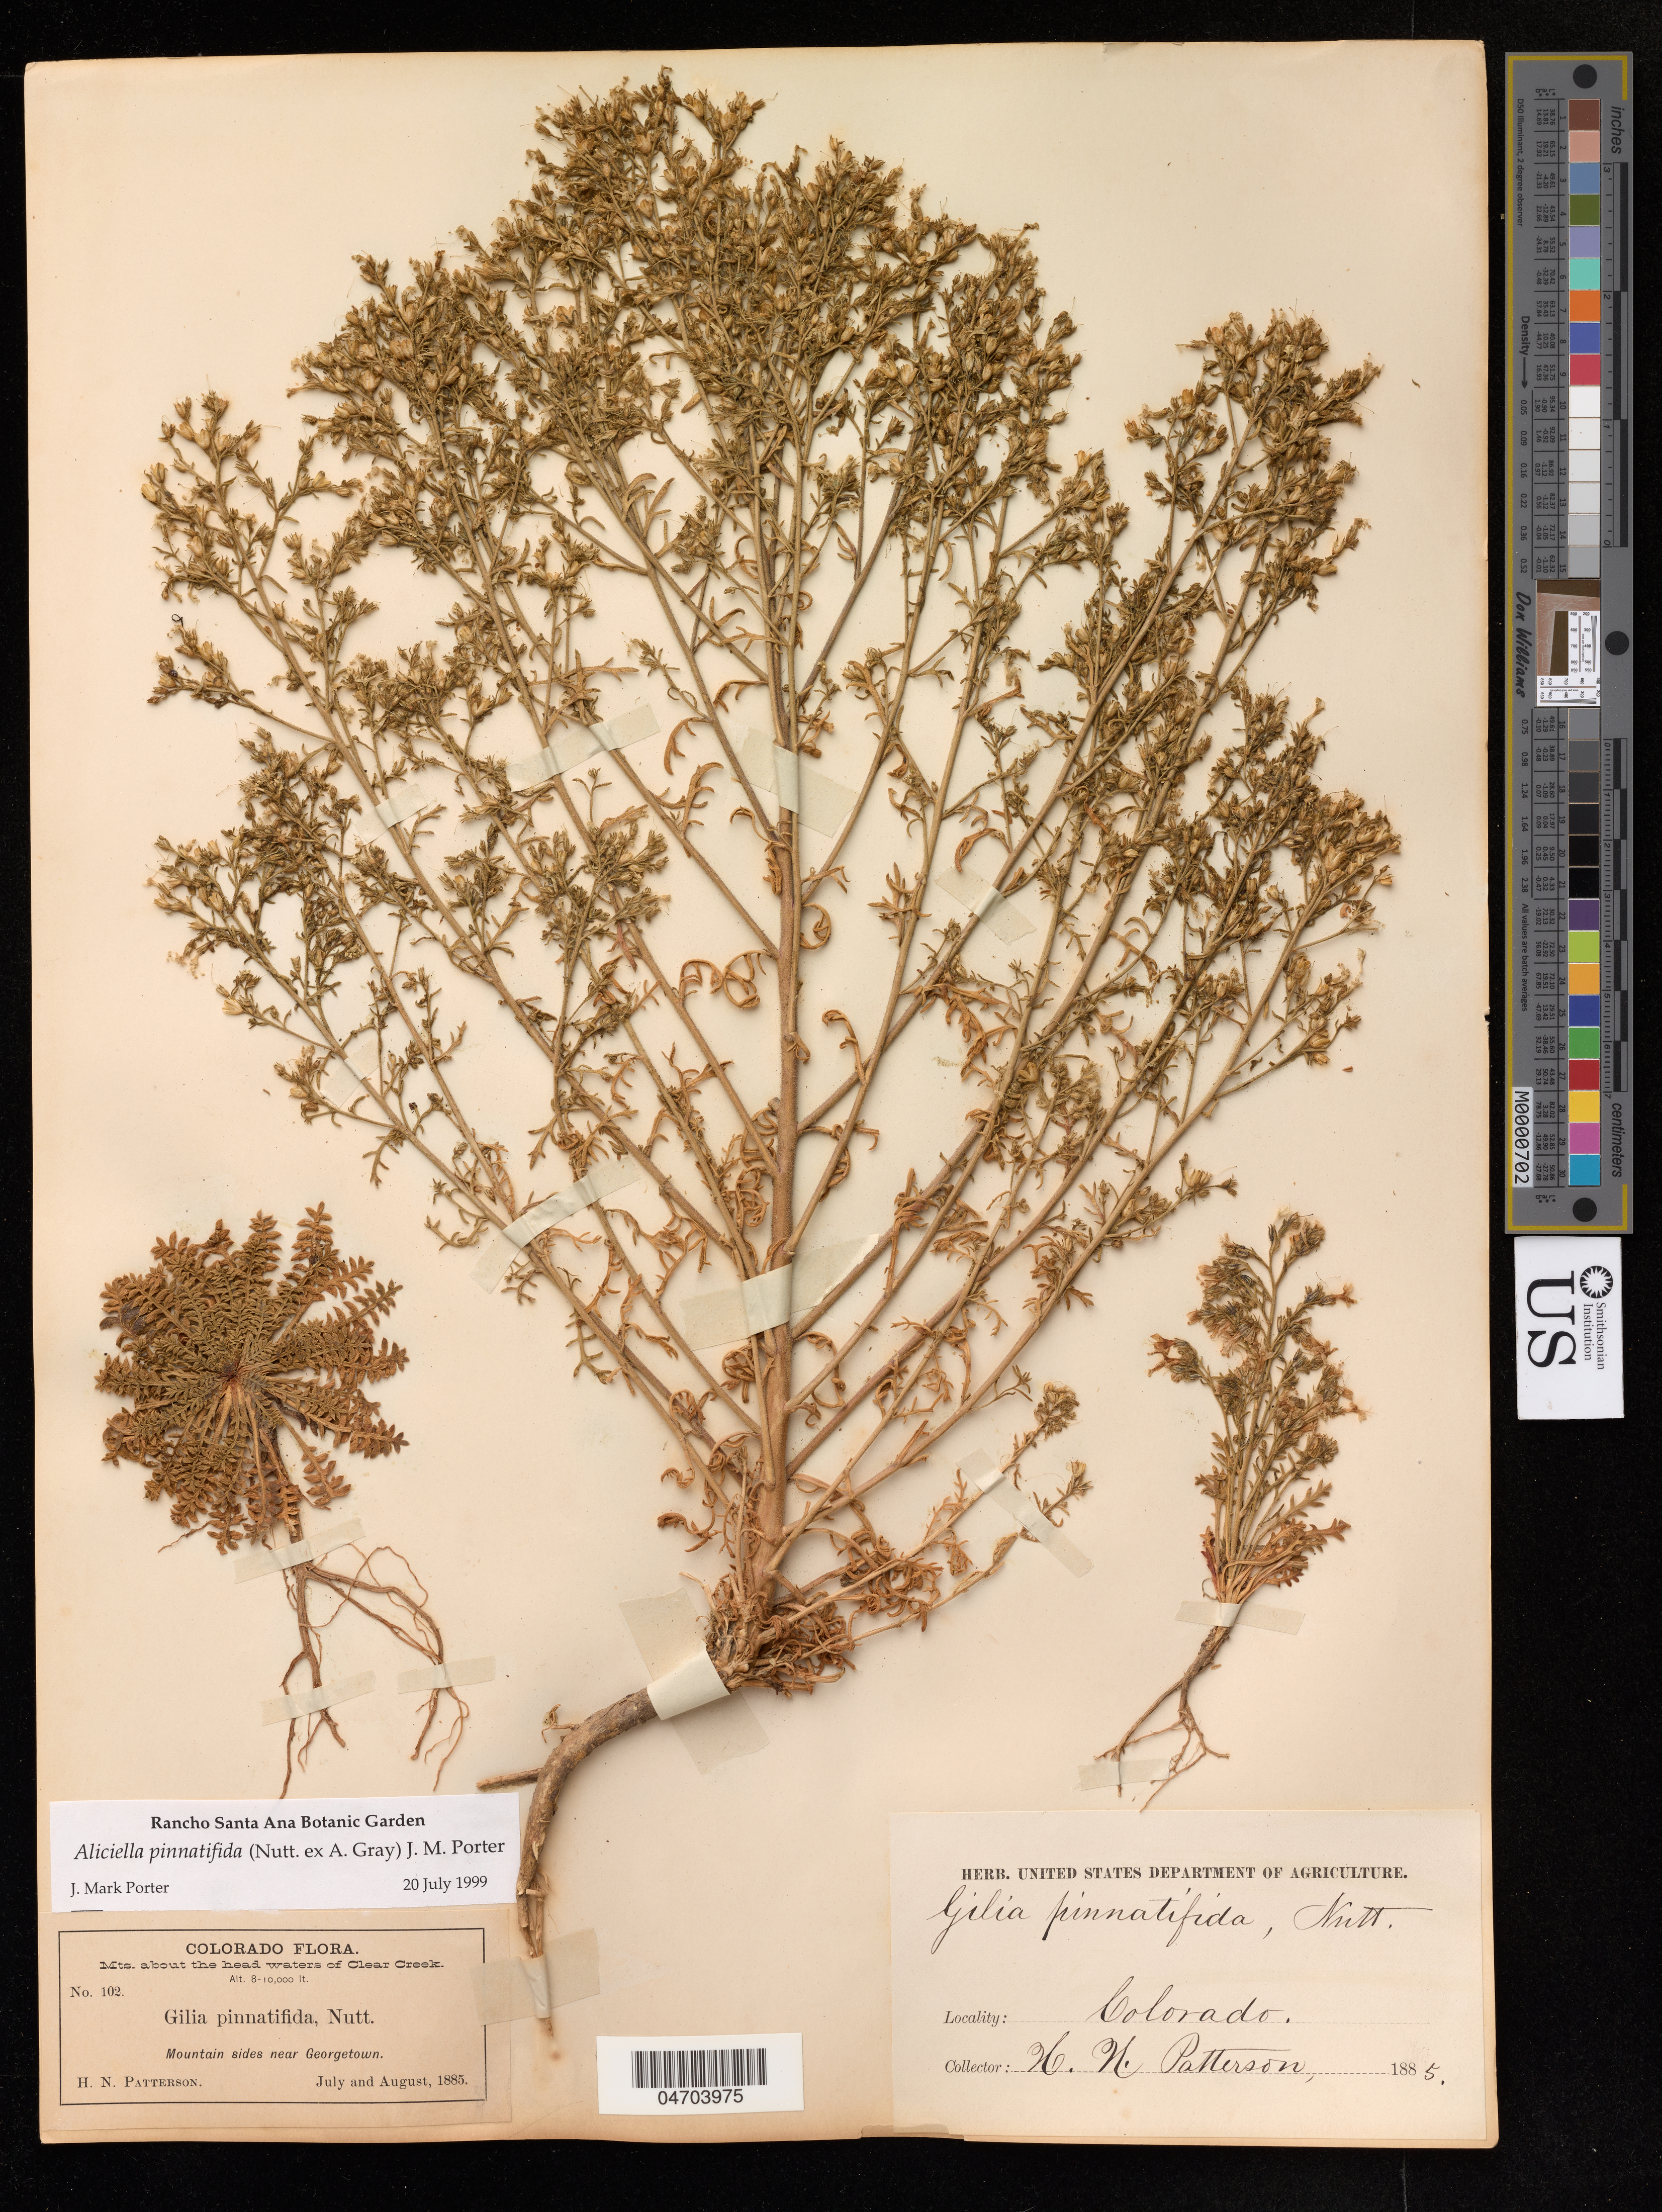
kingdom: Plantae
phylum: Tracheophyta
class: Magnoliopsida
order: Ericales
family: Polemoniaceae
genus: Aliciella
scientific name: Aliciella pinnatifida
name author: (Nutt. ex A. Gray) J.M. Porter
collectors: H. N. Patterson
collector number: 102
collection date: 1885-07/1885-08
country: United States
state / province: Colorado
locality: Mts. about the head waters of Clear Creek. Mountain sides near Georgetown.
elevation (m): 2